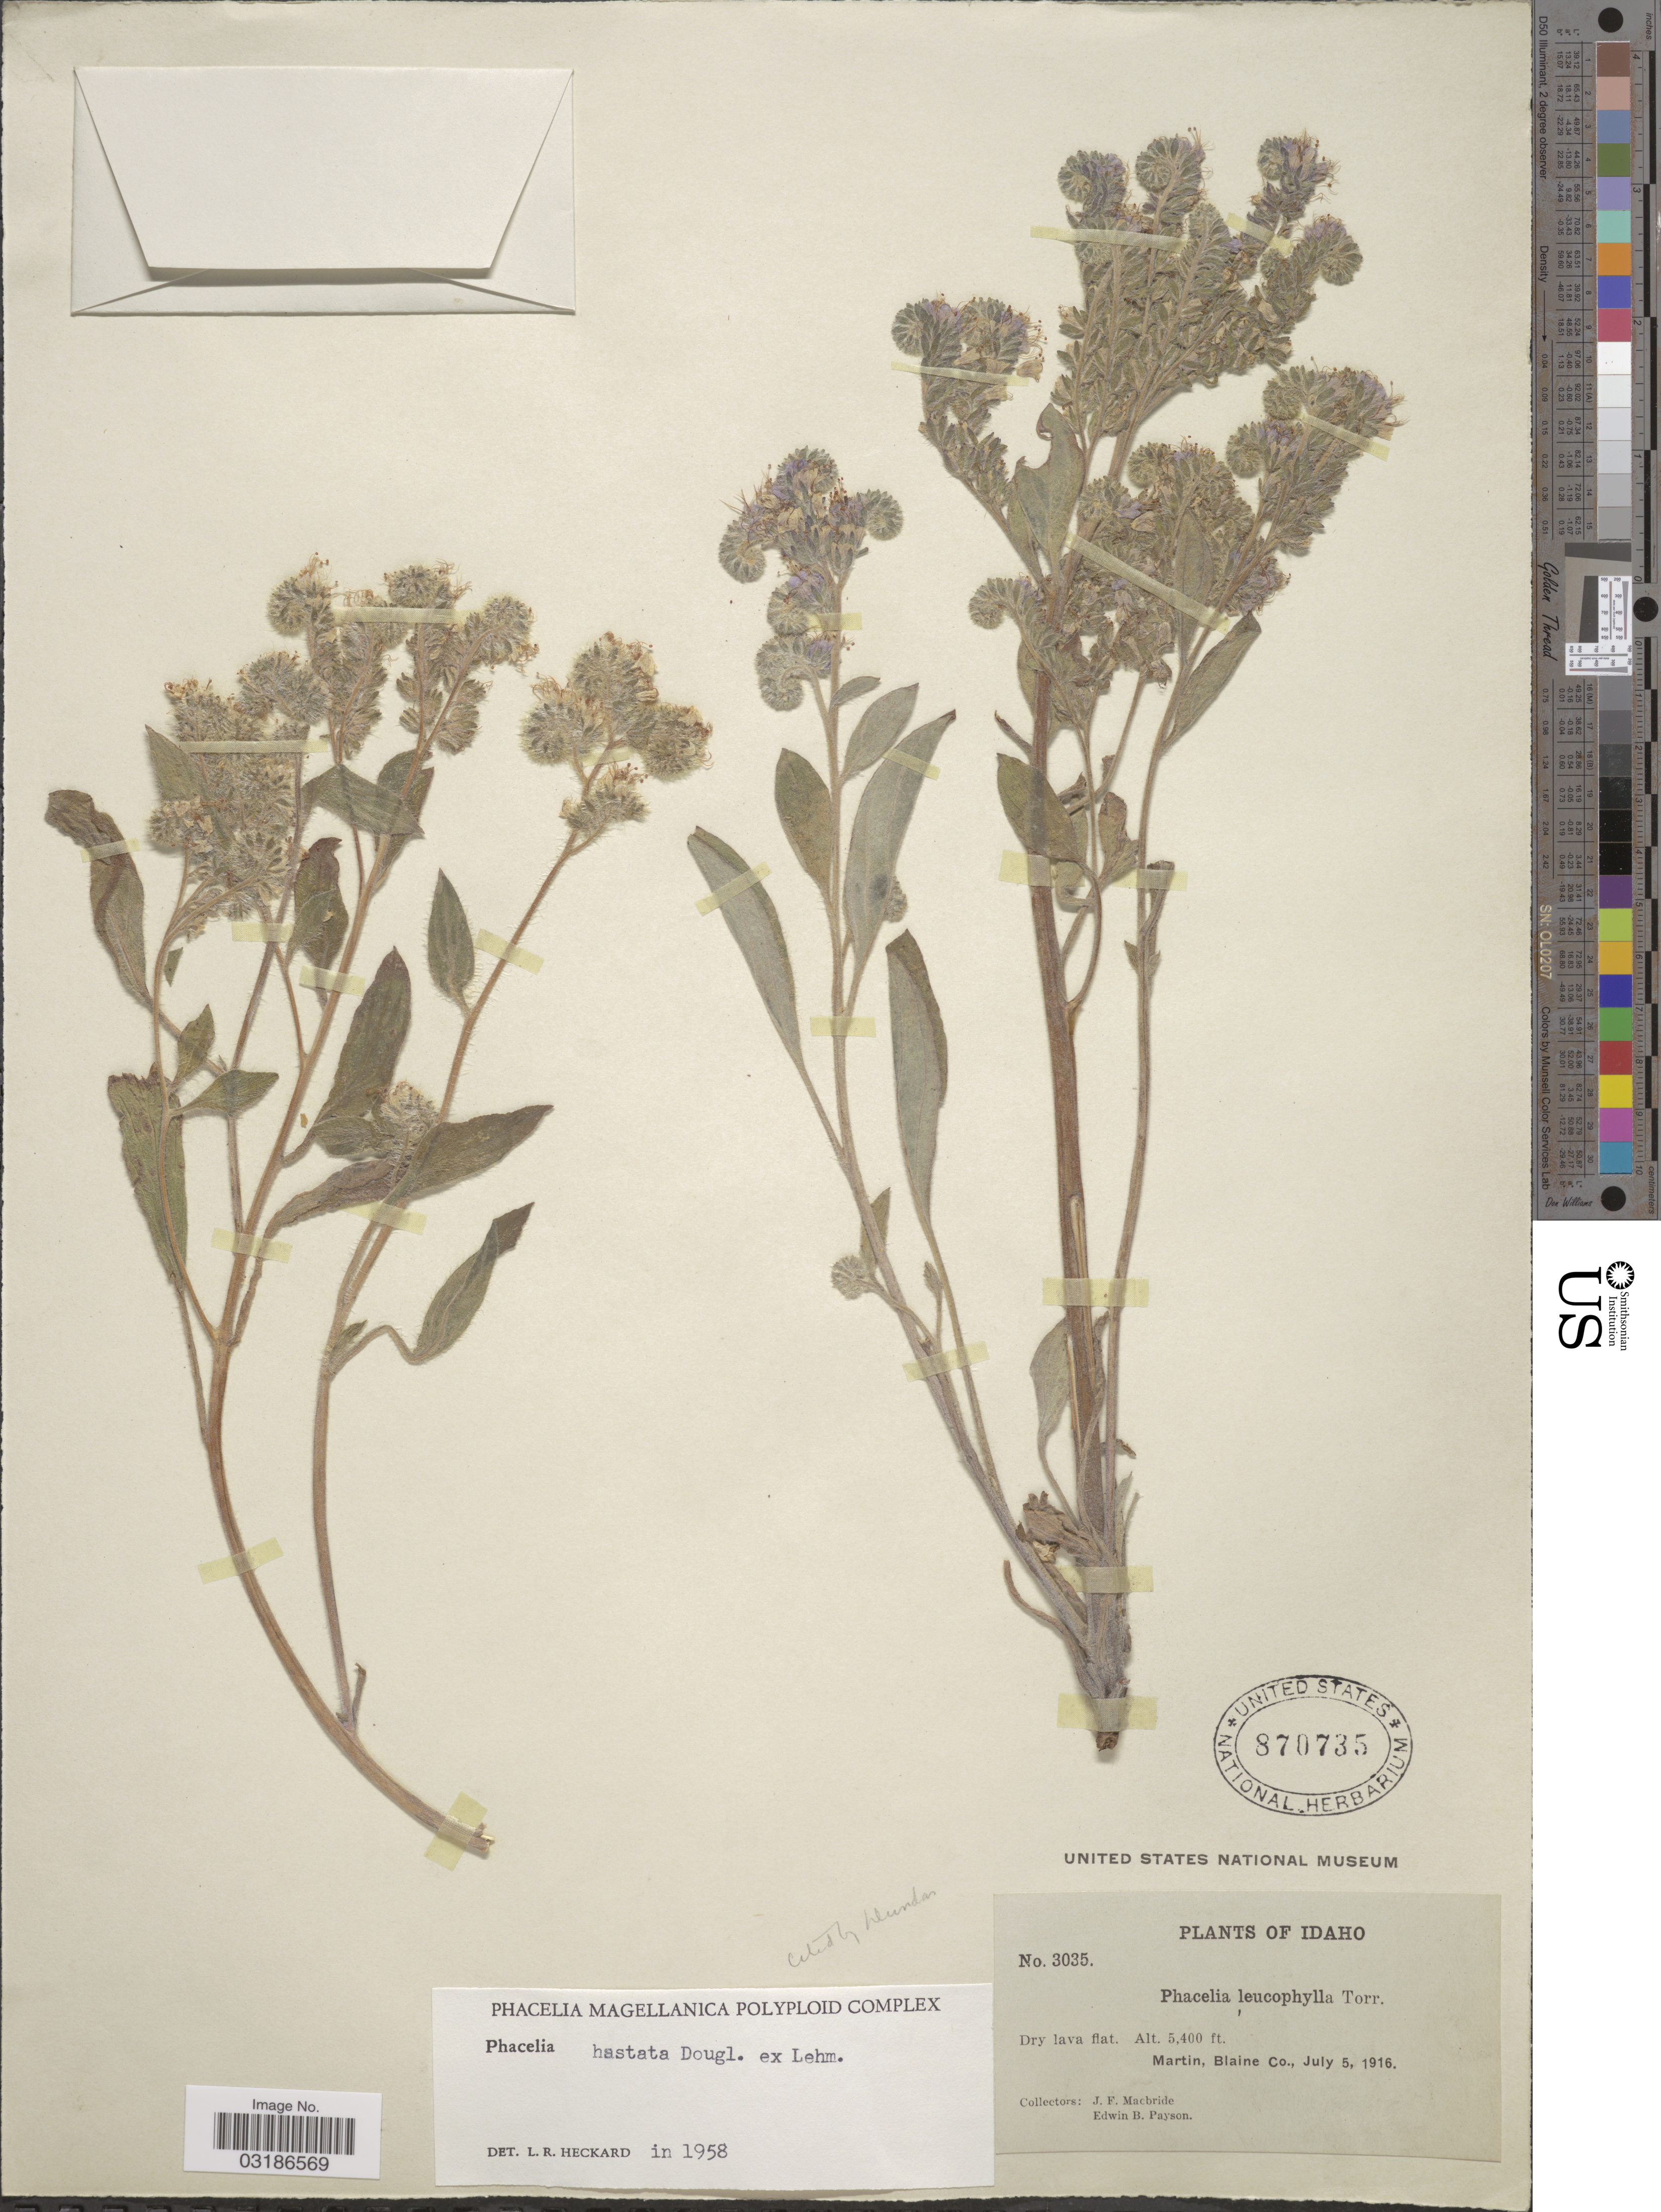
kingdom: Plantae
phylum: Tracheophyta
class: Magnoliopsida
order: Boraginales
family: Hydrophyllaceae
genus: Phacelia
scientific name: Phacelia hastata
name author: Douglas ex Lehm.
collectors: J. F. Macbride & E. B. Payson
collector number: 3035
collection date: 1916-07-05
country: United States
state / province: Idaho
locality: Martin, Blaine Co.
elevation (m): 1646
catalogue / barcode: US 870735